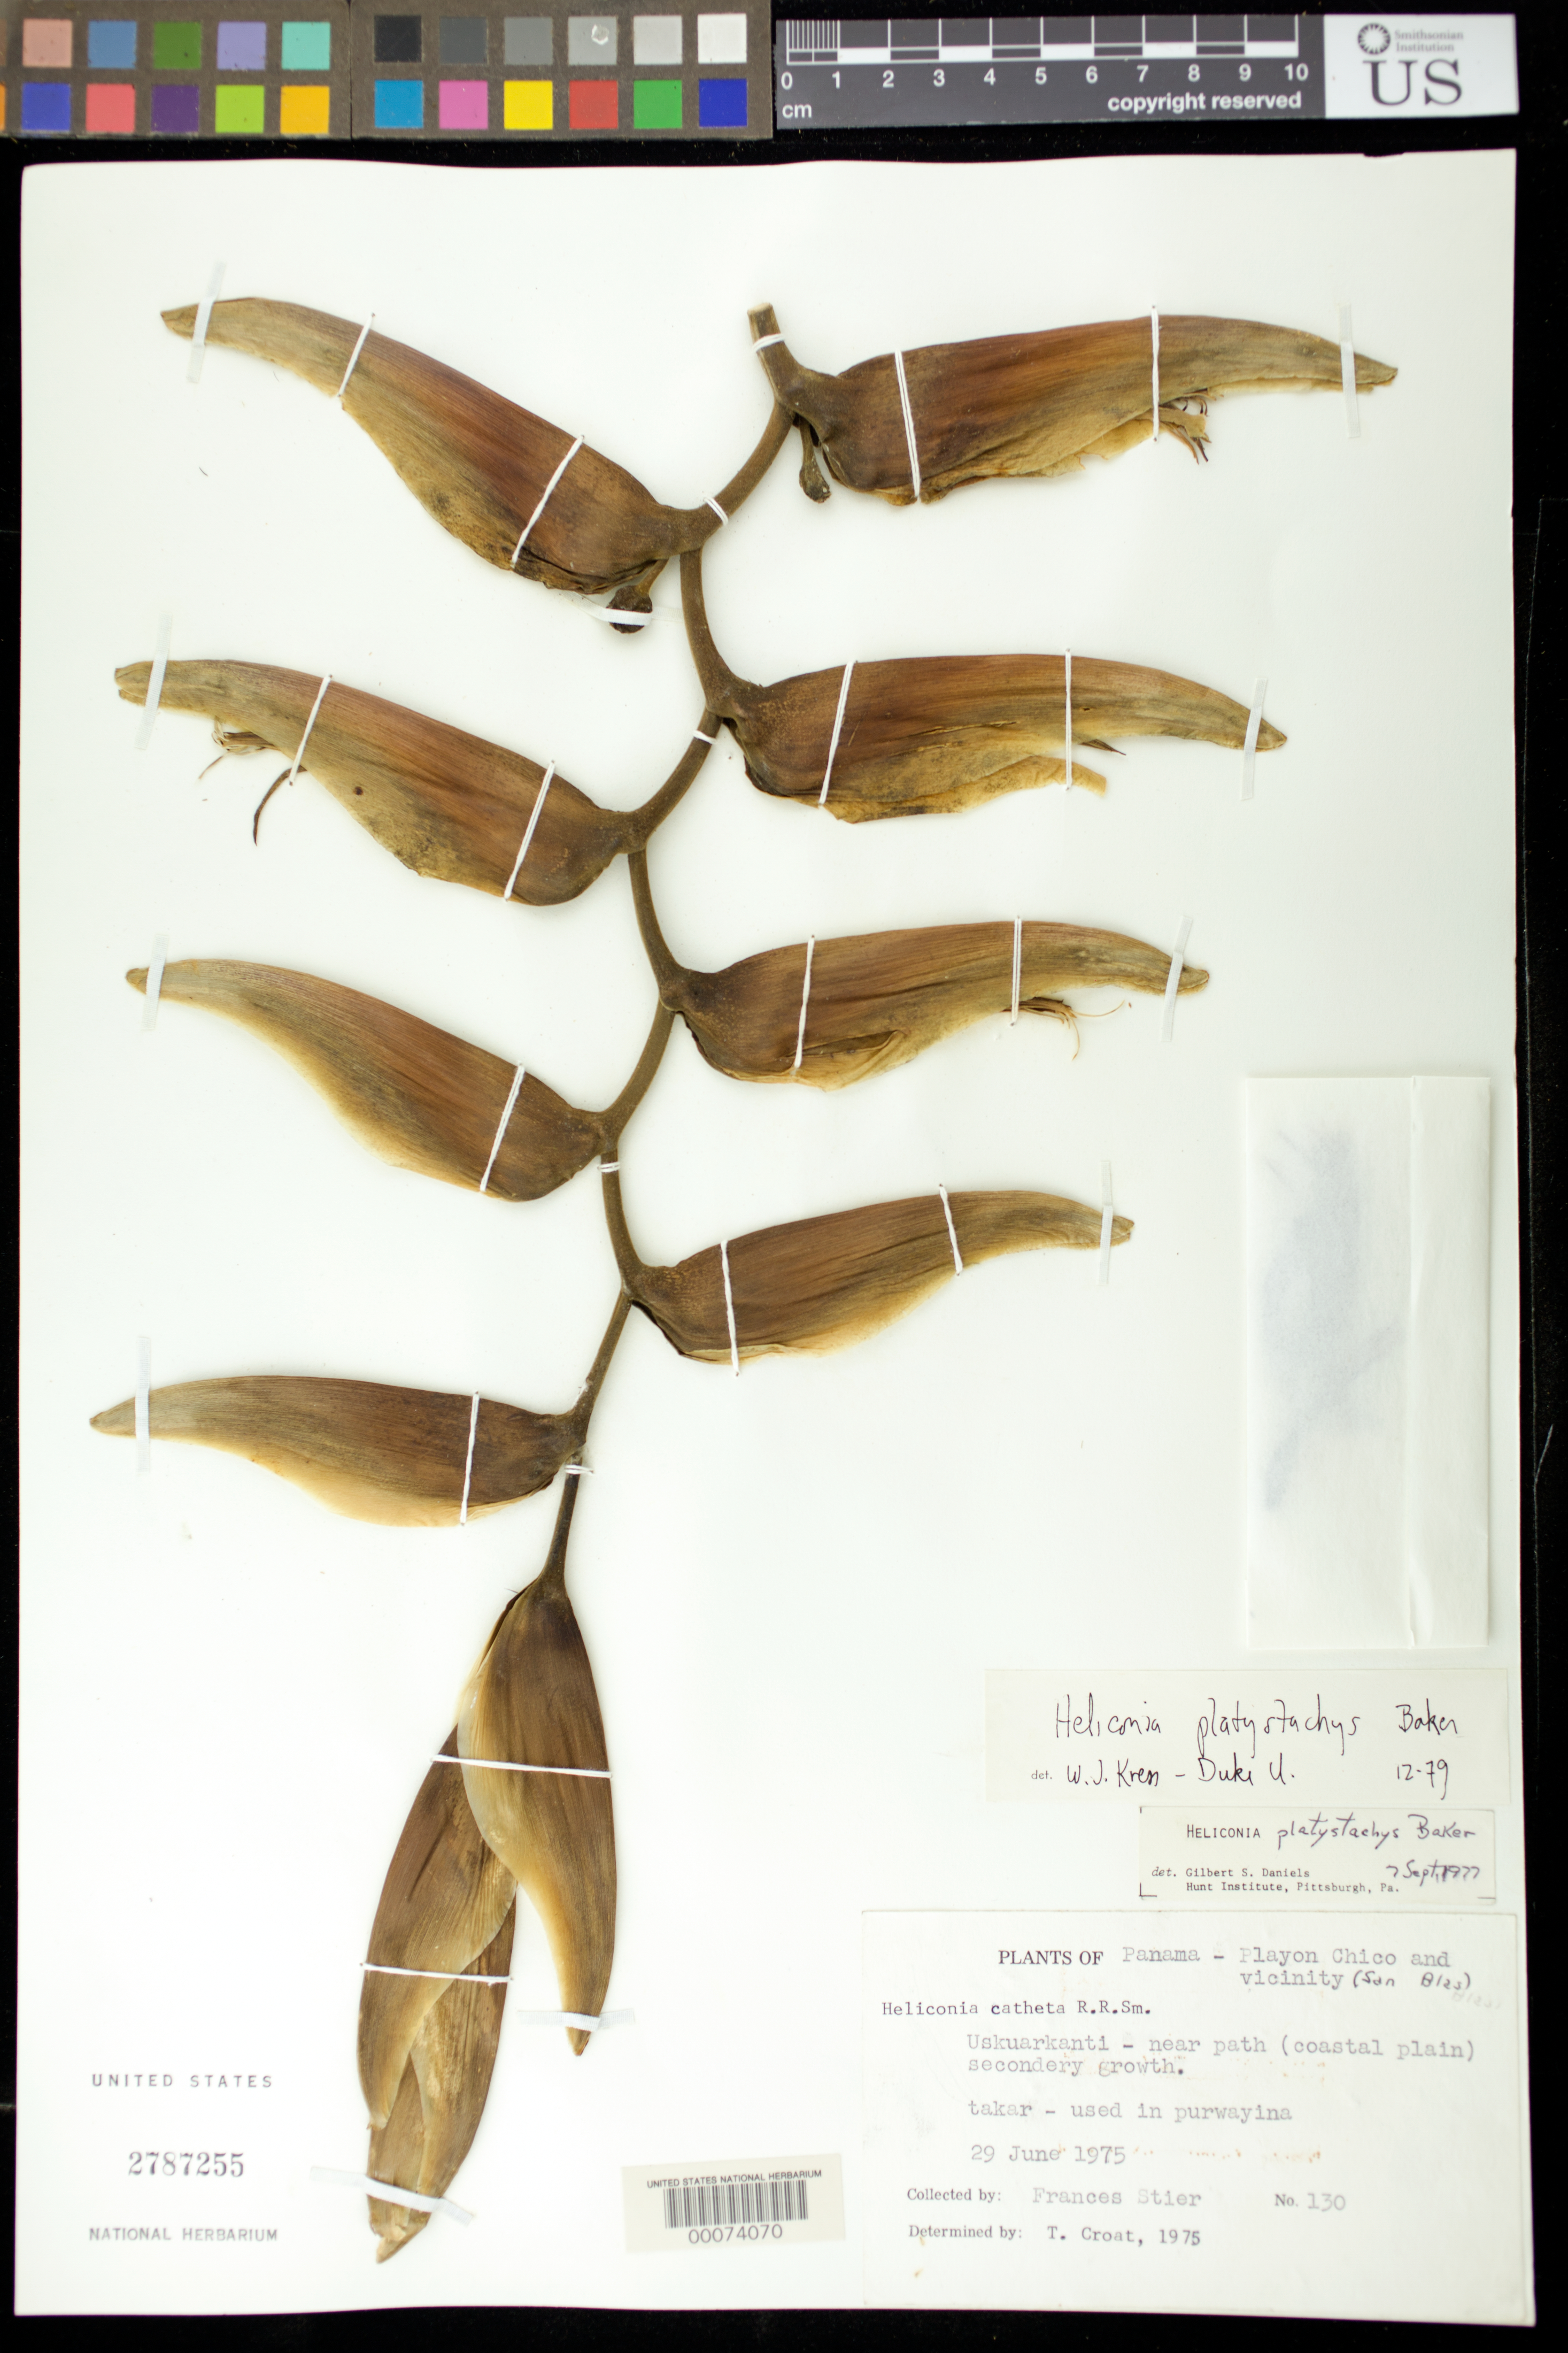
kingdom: Plantae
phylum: Tracheophyta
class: Liliopsida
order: Zingiberales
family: Heliconiaceae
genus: Heliconia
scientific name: Heliconia platystachys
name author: Baker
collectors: F. Stier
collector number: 130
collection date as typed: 29 Jun 1975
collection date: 1975-06-29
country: Panama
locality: Playon Chico and vicinity (San Blas). Uskuarkanti, near path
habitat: Coastal plain, secondary growth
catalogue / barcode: US 2787255